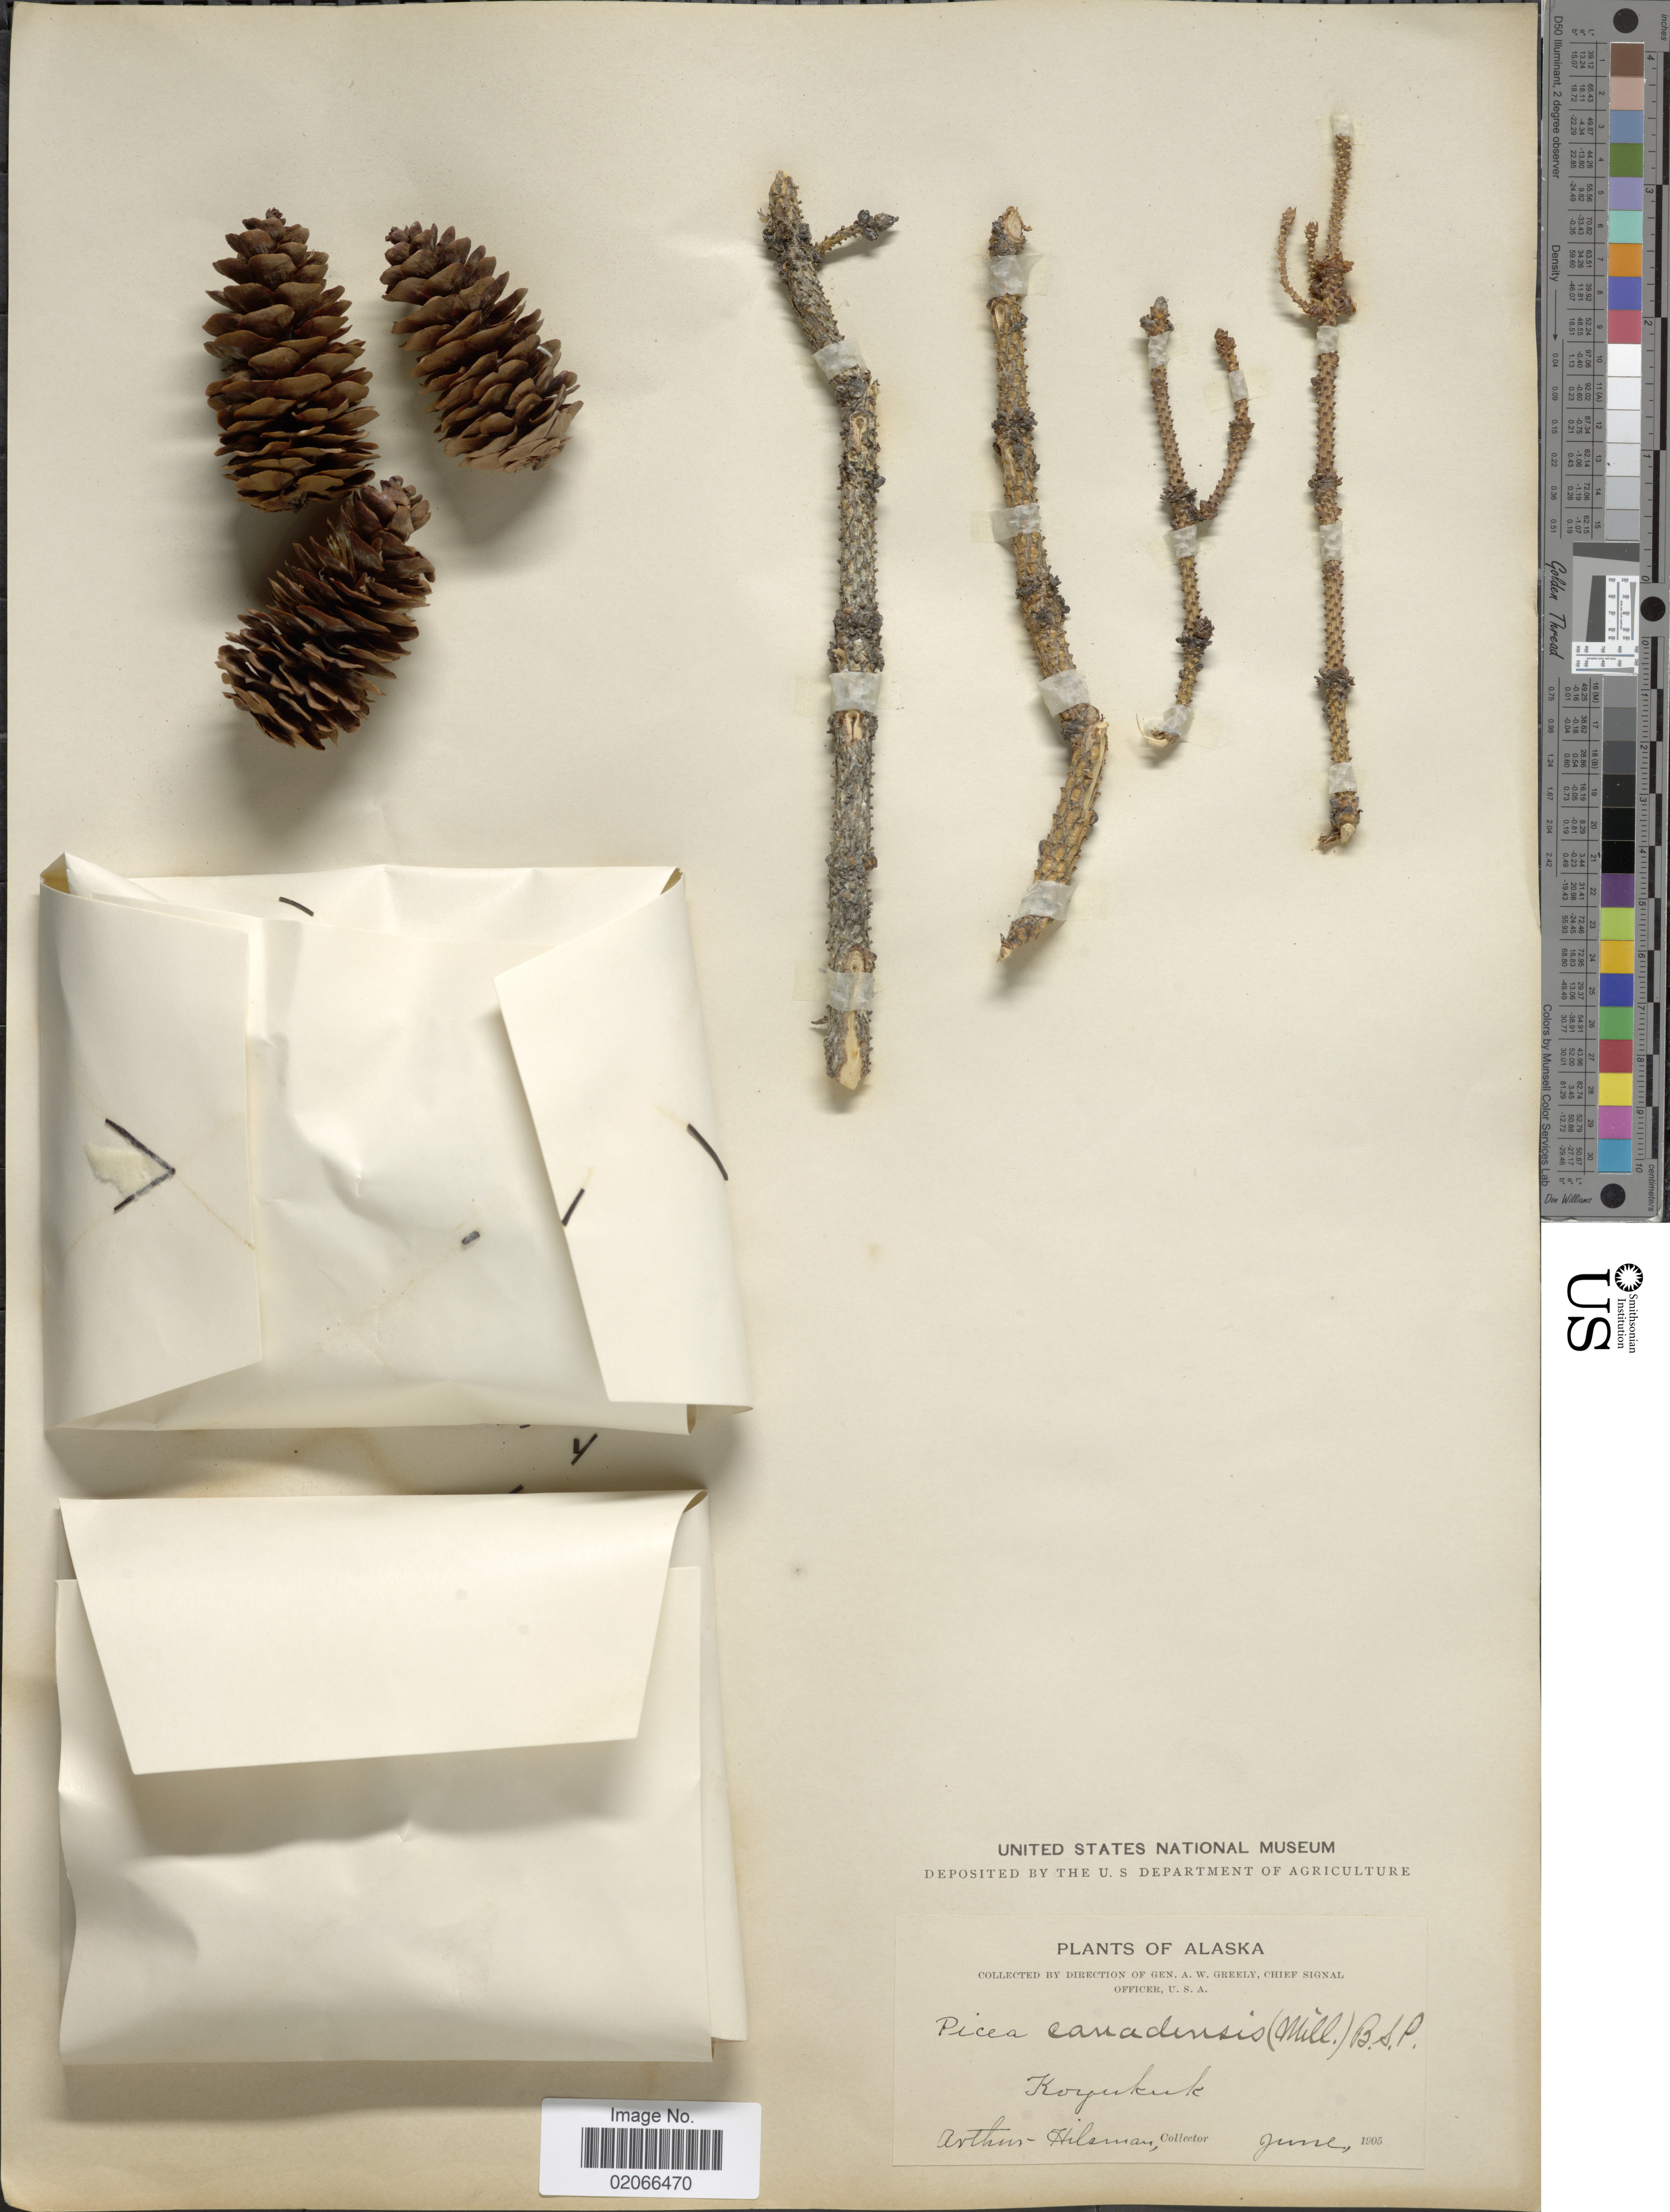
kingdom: Plantae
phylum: Tracheophyta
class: Pinopsida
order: Pinales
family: Pinaceae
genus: Picea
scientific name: Picea glauca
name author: (Moench) Voss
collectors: A. Hilsman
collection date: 1905-06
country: United States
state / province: Alaska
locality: Koyucuk